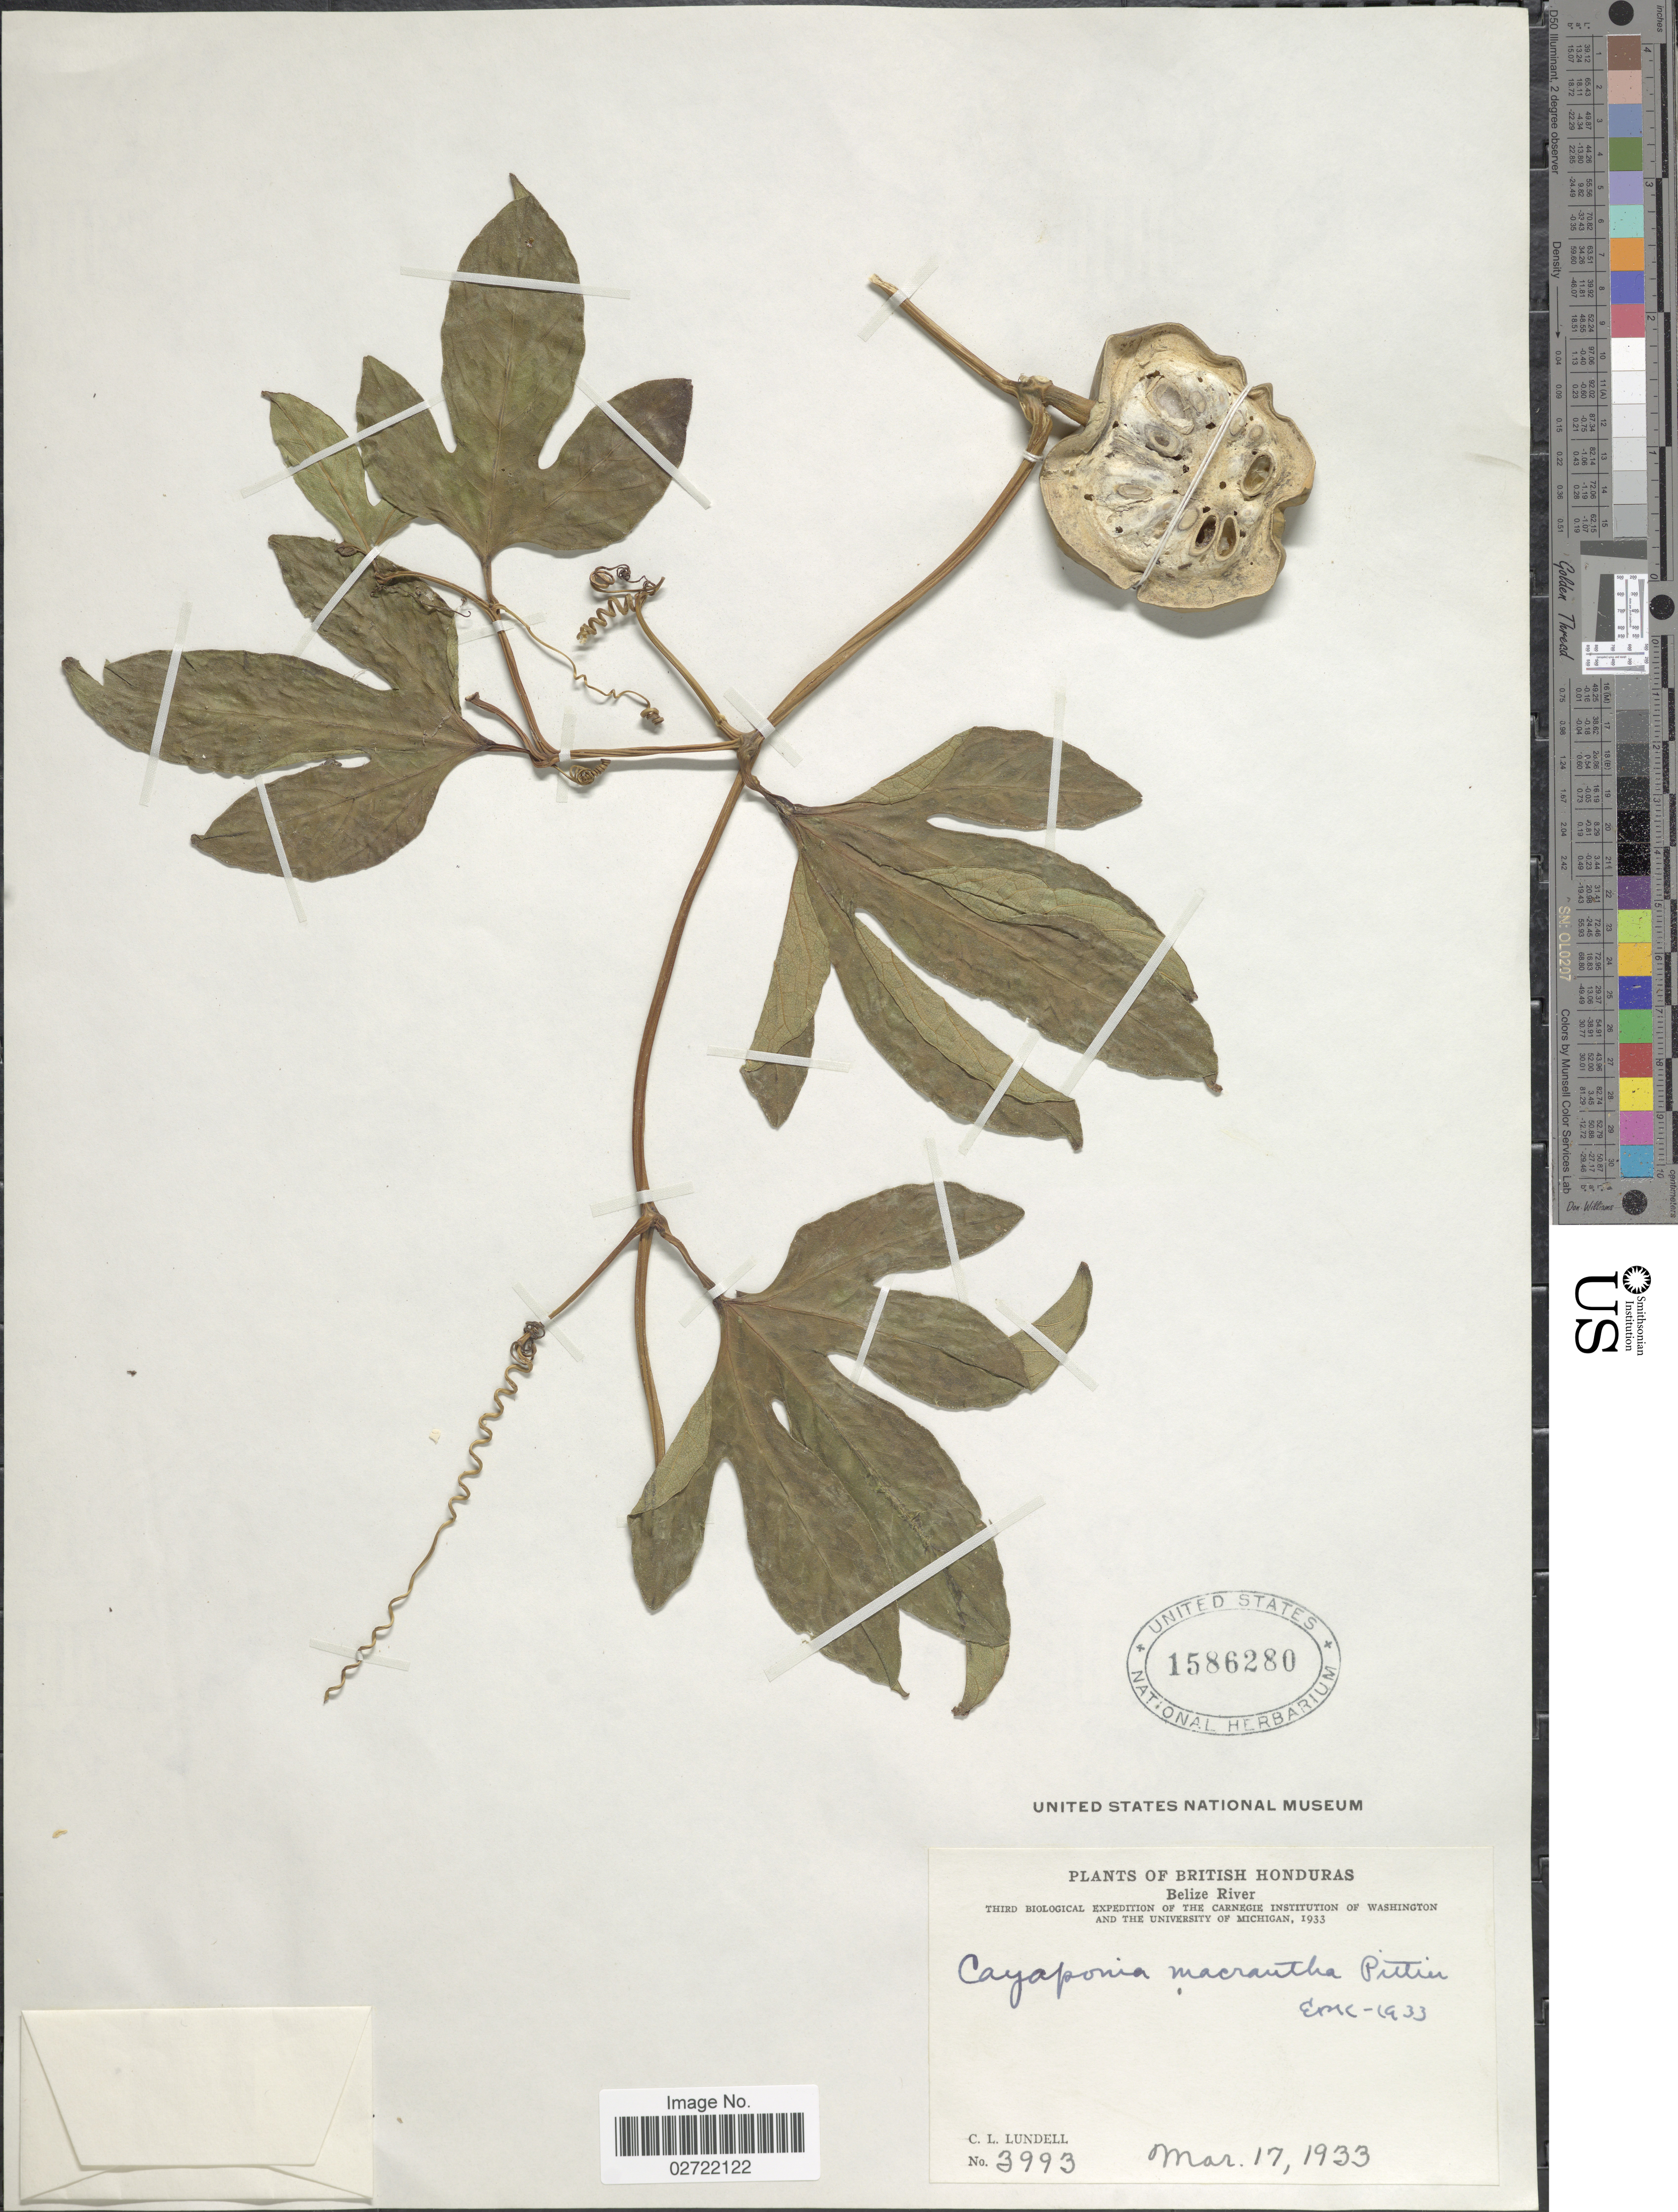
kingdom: Plantae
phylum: Tracheophyta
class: Magnoliopsida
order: Cucurbitales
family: Cucurbitaceae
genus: Cayaponia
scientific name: Cayaponia macrantha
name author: Pittier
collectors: C. L. Lundell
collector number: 3993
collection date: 1933-03-17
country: Belize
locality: British Honduras. Belize River.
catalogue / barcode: US 1586280